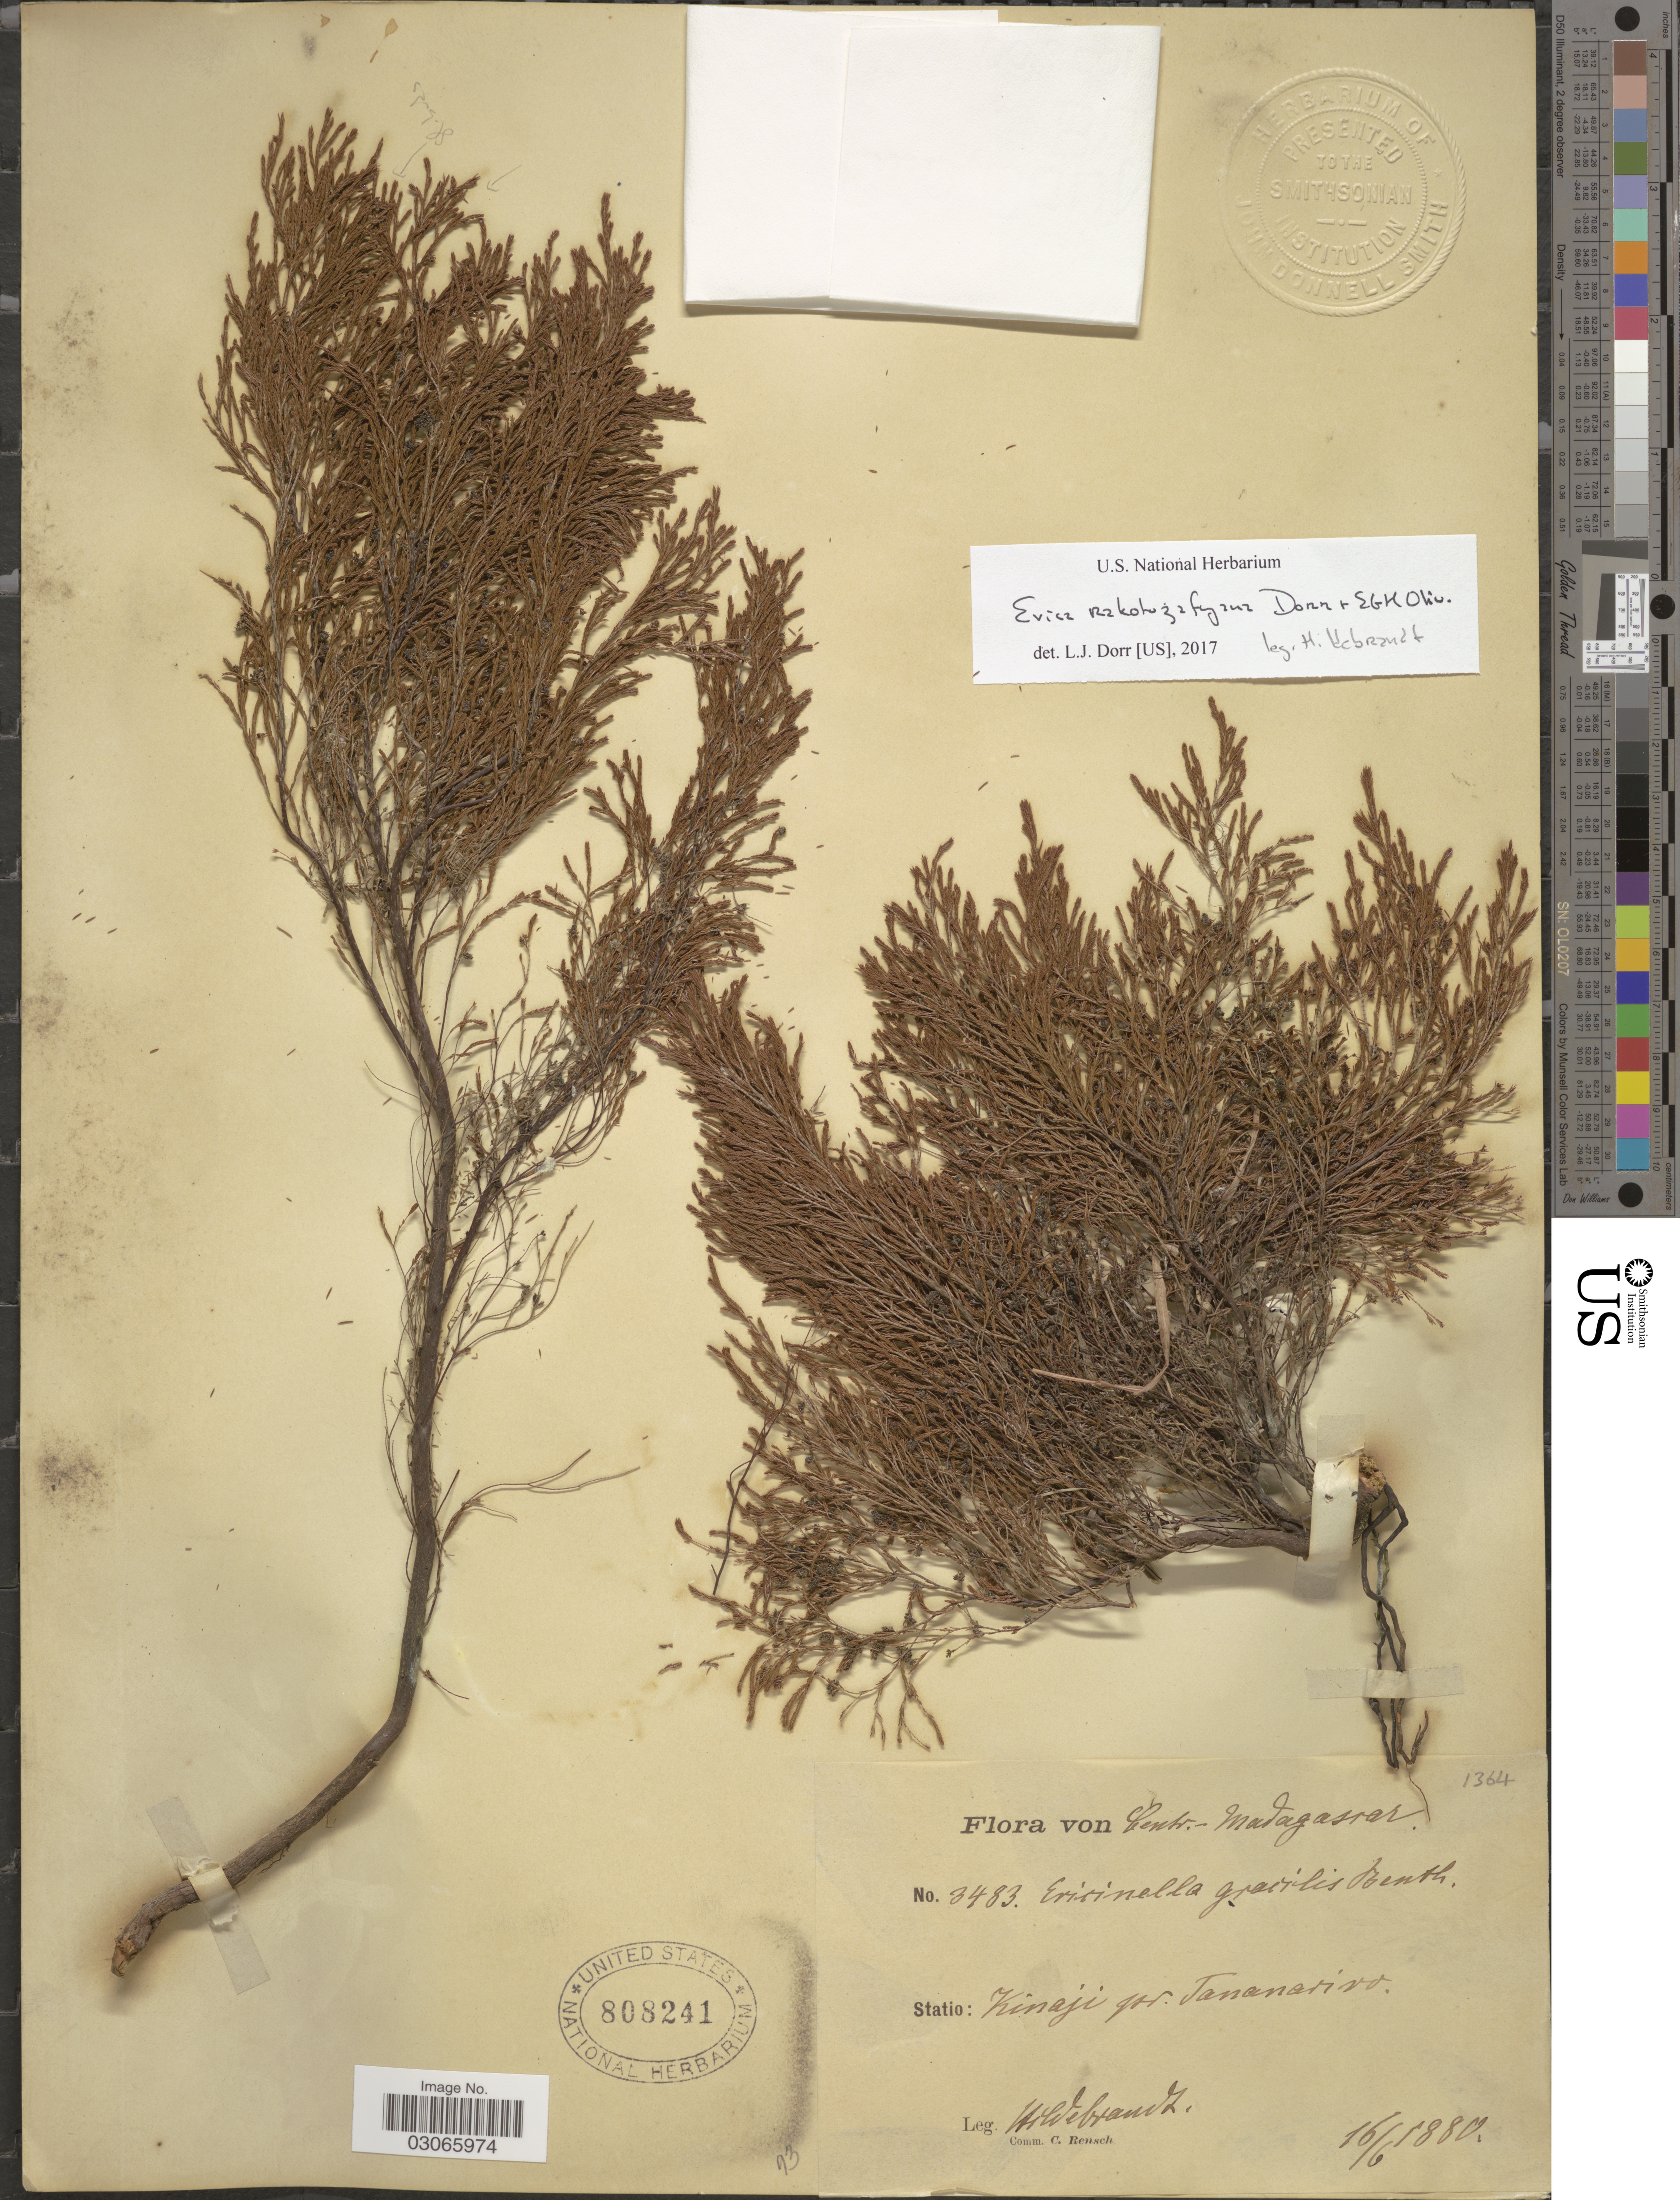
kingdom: Plantae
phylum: Tracheophyta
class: Magnoliopsida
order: Ericales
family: Ericaceae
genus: Erica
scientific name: Erica rakotozafyana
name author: Dorr & E.G.H. Oliv.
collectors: A. Webrandt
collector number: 3483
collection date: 1880-06-16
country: Madagascar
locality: Centr.- Madagascar. Kinaji pr. Tananarivo.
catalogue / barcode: US 808241